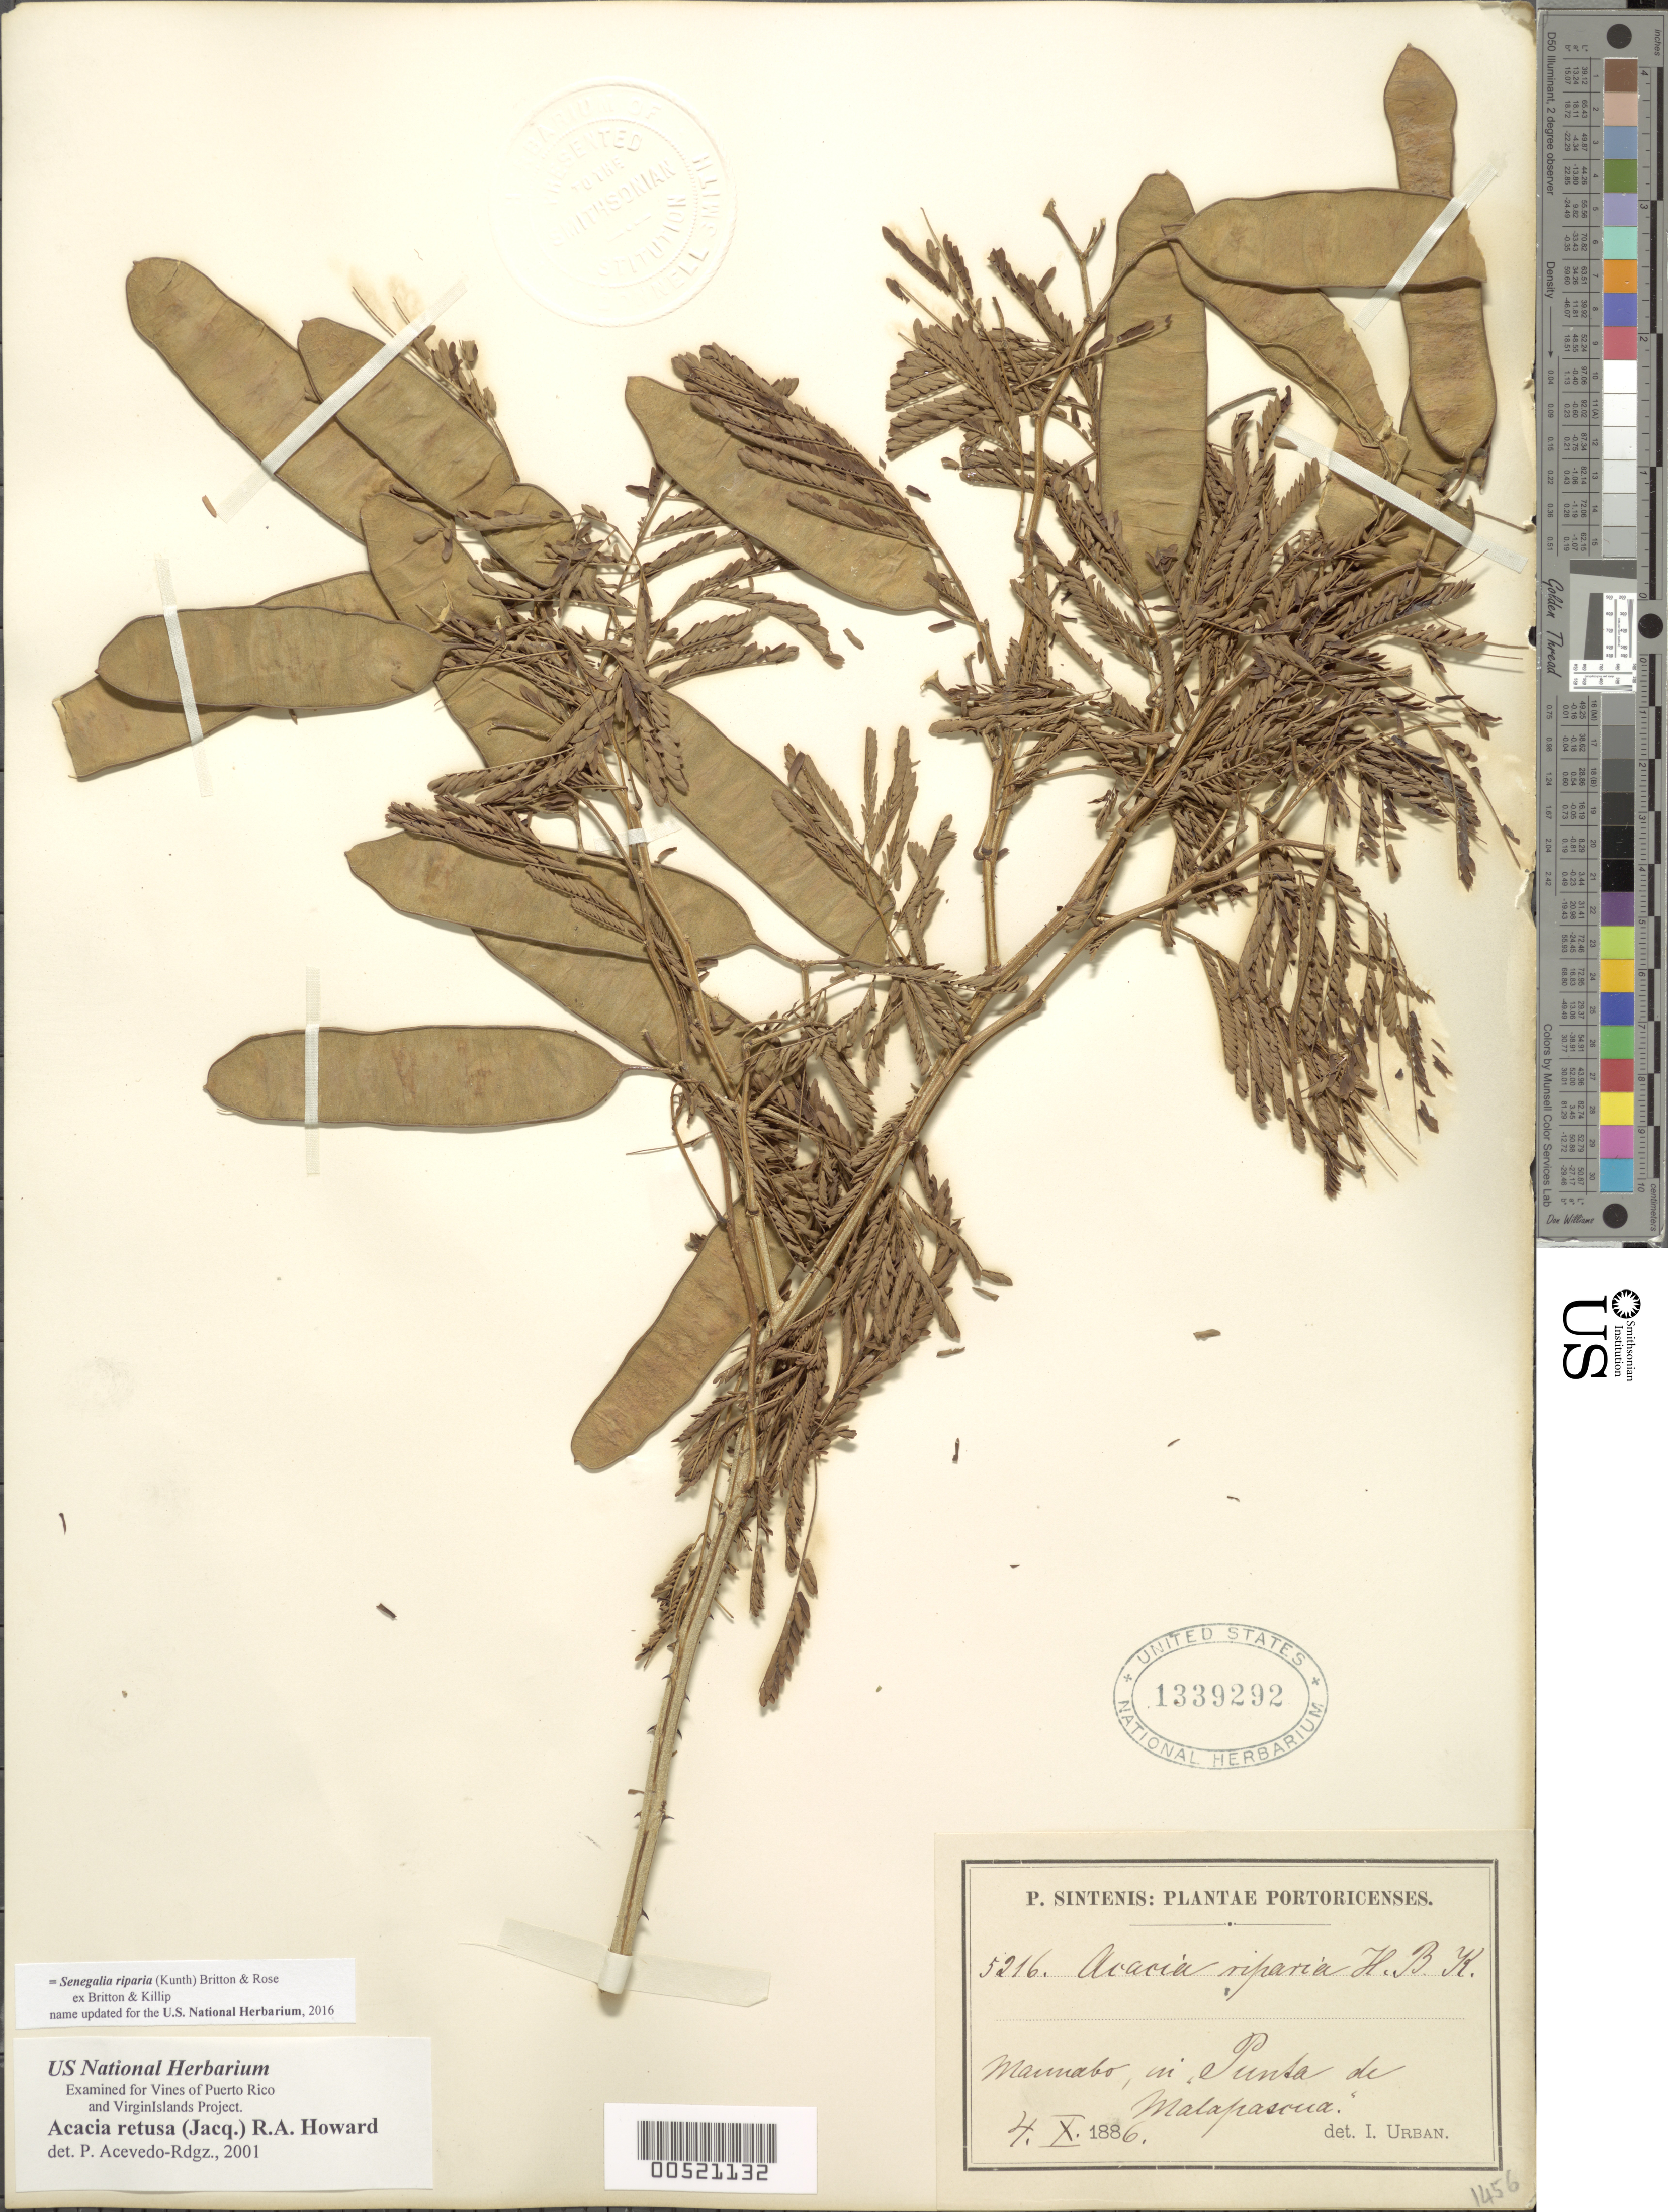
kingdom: Plantae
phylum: Tracheophyta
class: Magnoliopsida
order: Fabales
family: Fabaceae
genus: Senegalia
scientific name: Senegalia riparia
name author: (Kunth) Britton & Rose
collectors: P. Sintenis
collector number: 5216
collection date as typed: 04 Oct 1886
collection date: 1886-10-04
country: Puerto Rico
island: Greater Antilles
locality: Maunabo. In Punta de Malapascua.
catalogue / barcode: US 1339292